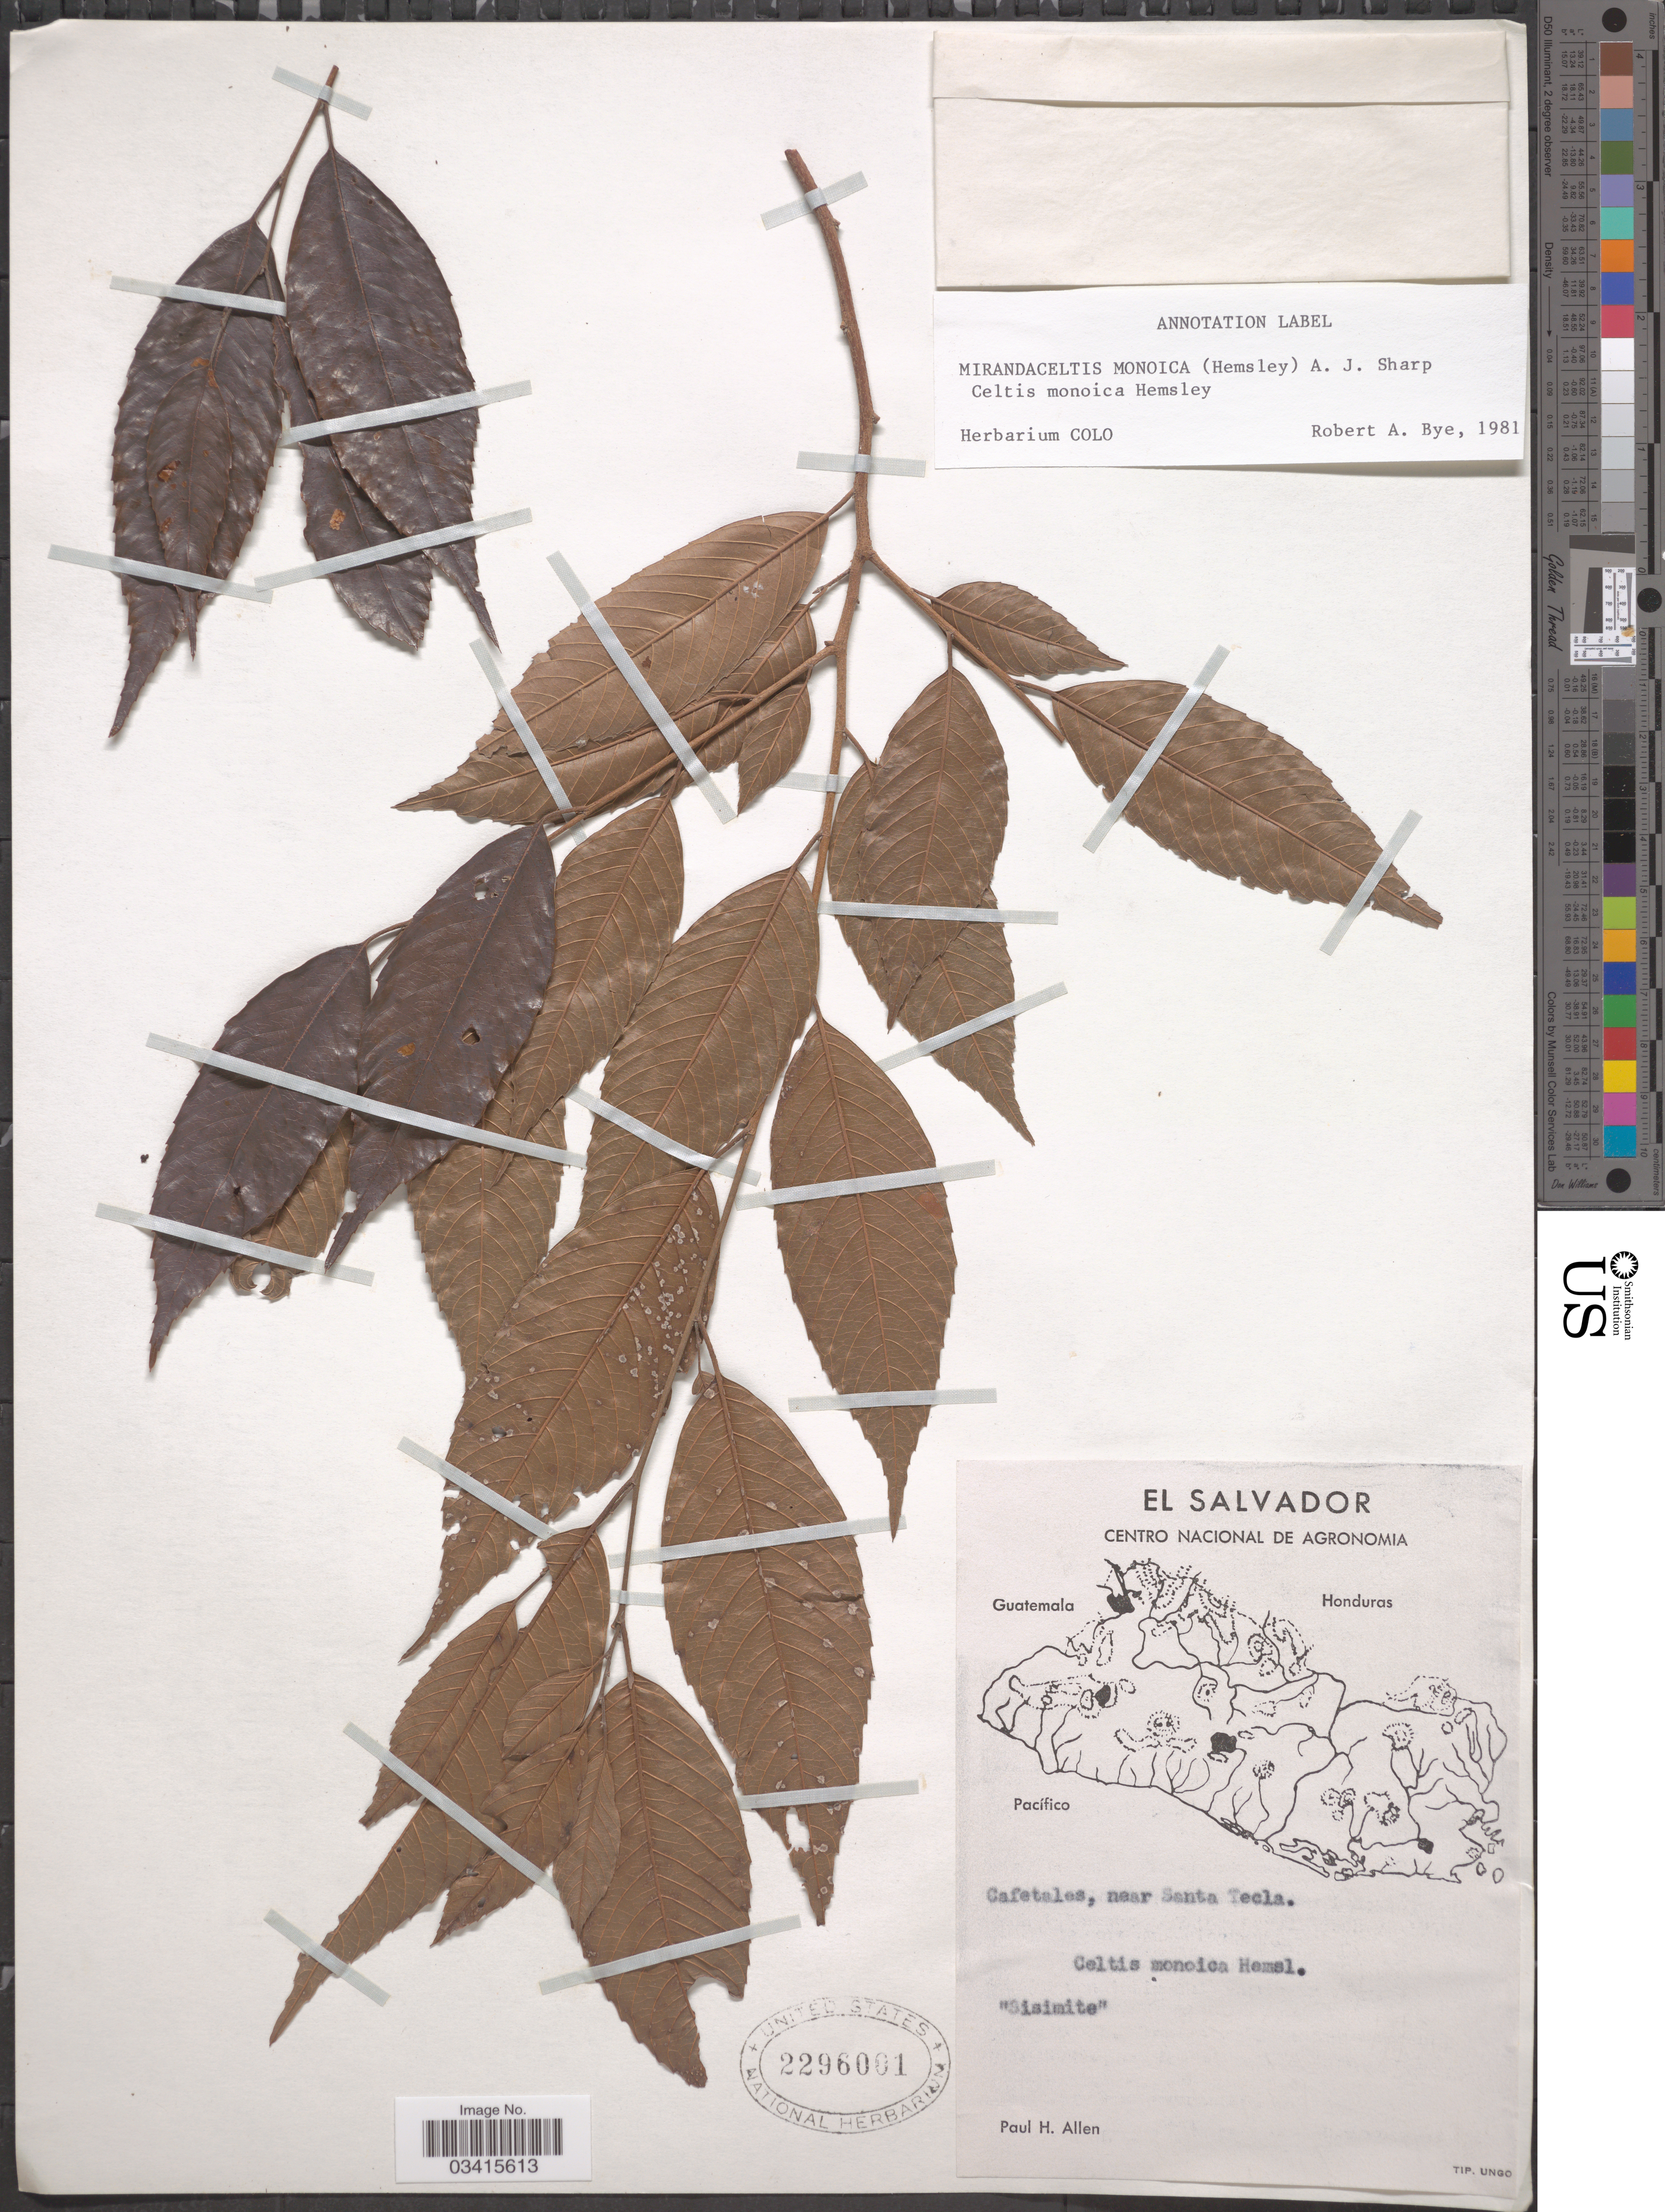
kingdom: Plantae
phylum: Tracheophyta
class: Magnoliopsida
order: Rosales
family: Cannabaceae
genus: Aphananthe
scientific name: Aphananthe monoica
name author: (Hemsl.) J.-F. Leroy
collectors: P. H. Allen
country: El Salvador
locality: Cafetales, near Santa Tecla.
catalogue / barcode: US 2296001